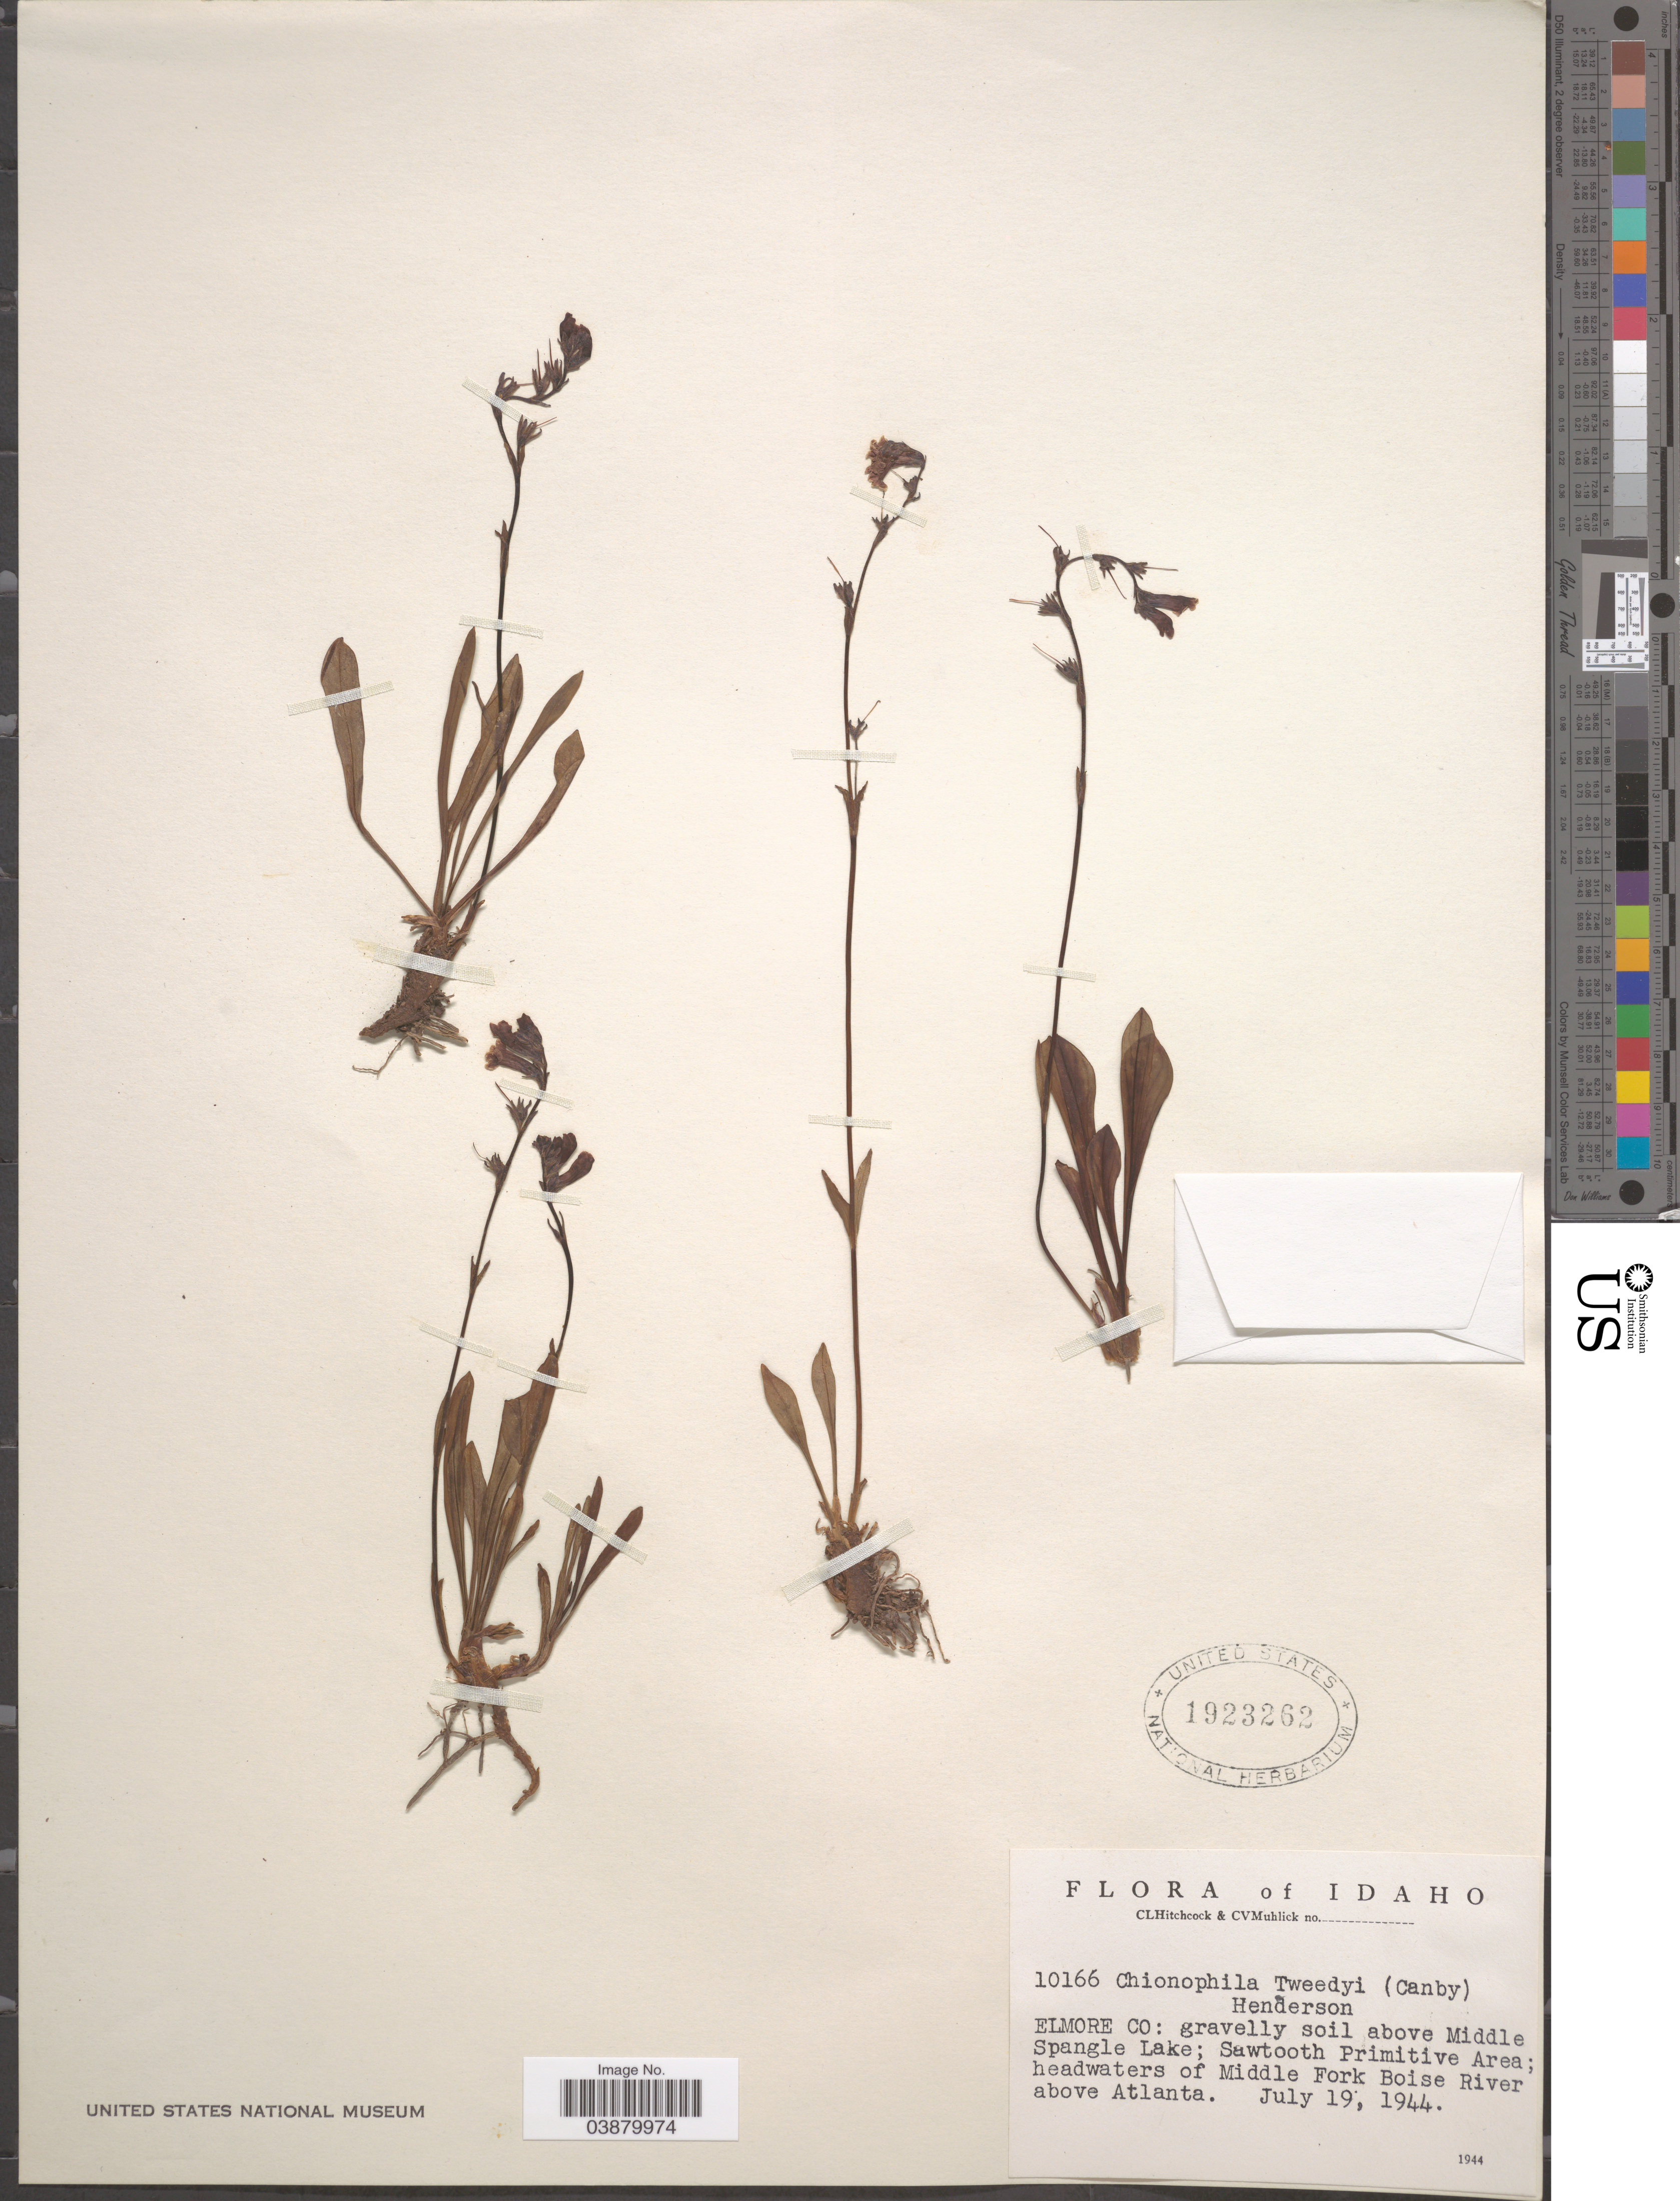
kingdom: Plantae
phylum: Tracheophyta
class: Magnoliopsida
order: Lamiales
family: Plantaginaceae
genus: Chionophila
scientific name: Chionophila tweedyi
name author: (Canby & Rose) Hend.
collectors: C. L. Hitchcock & C. V. Muhlick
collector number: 10166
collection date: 1944-07-19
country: United States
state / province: Idaho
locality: Elmore Co: gravelly soil above Middle Spangle Lake; Sawtooth Primitive Area; headwaters of Middle Fork Boise River above Atlanta.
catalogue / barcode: US 1923262